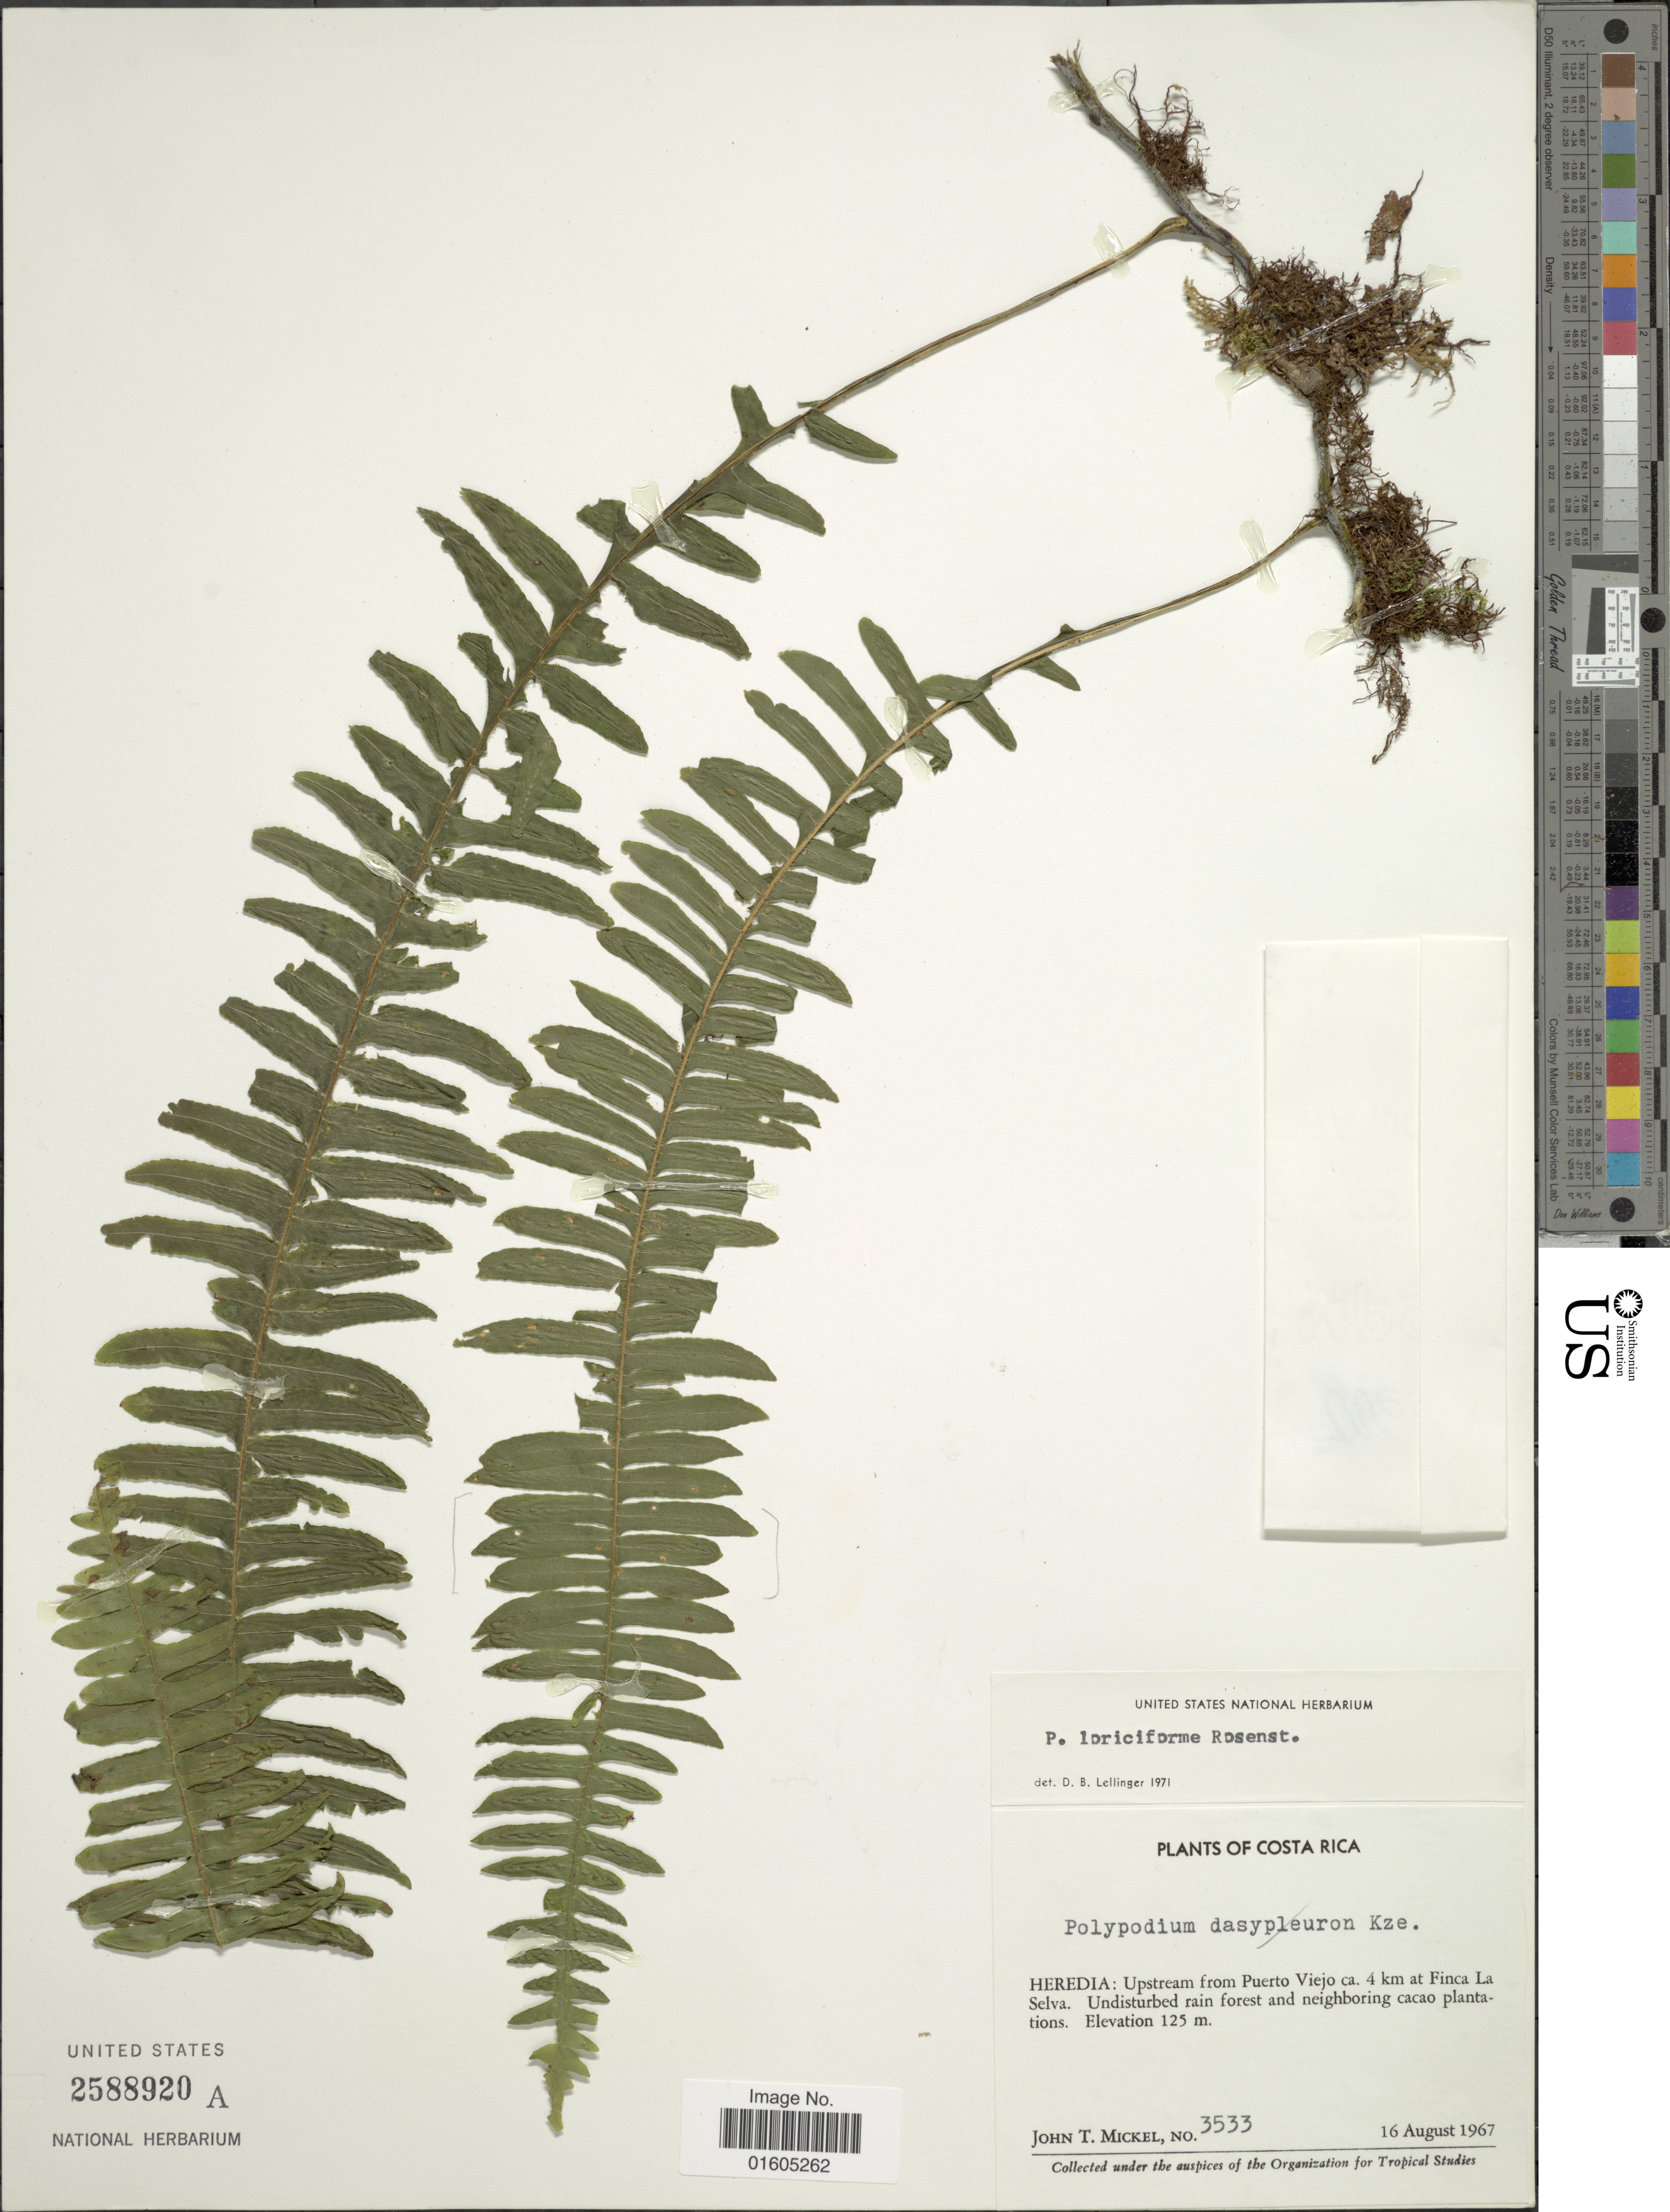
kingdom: Plantae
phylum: Tracheophyta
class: Polypodiopsida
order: Polypodiales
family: Polypodiaceae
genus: Serpocaulon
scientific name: Serpocaulon loriciforme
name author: (Rosenst.) A.R. Sm.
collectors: J. T. Mickel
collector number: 3533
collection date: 1967-08-16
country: Costa Rica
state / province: Heredia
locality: Costa Rica. Heredia: Upstream from Puerto Viejo ca. 4 km at Finca La Selva. Undisturbed rain forest and neighboring cacao plantations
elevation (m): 125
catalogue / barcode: US 2588920A